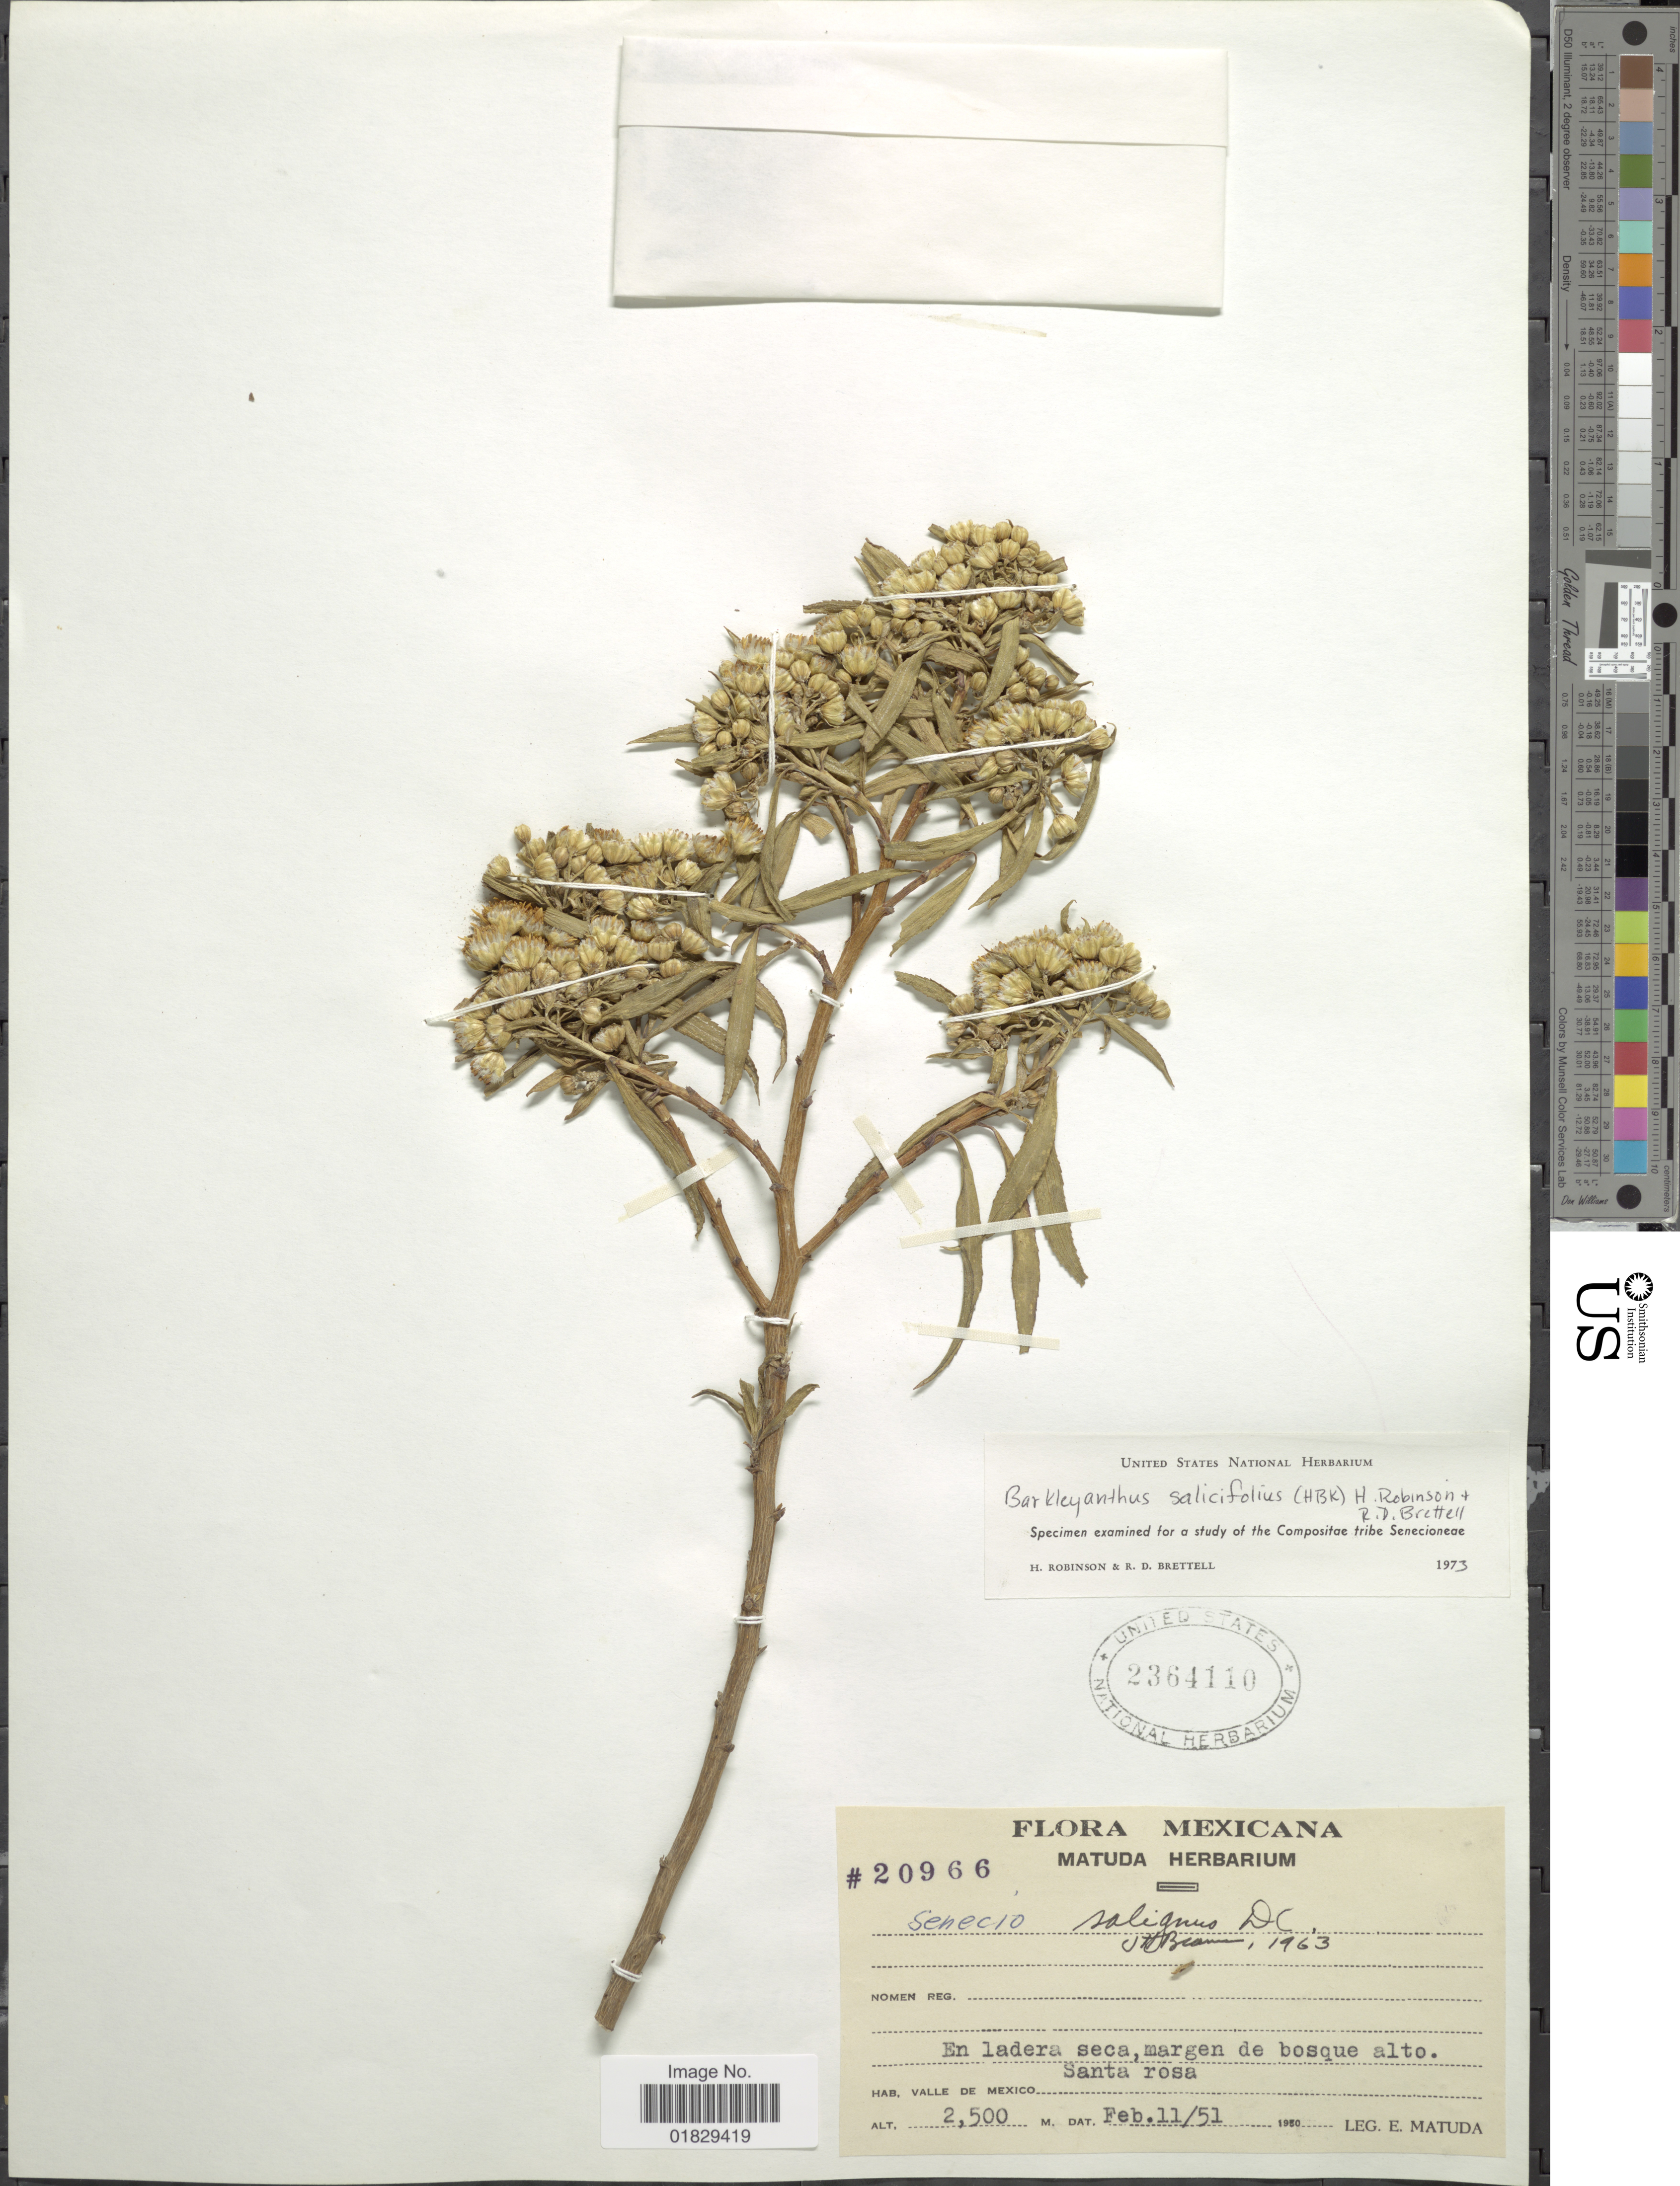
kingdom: Plantae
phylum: Tracheophyta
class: Magnoliopsida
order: Asterales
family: Asteraceae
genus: Barkleyanthus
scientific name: Barkleyanthus salicifolius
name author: (Kunth) H. Rob. & Brettell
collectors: E. Matuda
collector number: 20966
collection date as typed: Transcribed d/m/y: 11/2/51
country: Mexico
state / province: México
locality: En ladera seca, margen de bosque alto. Santa rosa. Valle de Mexico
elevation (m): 2500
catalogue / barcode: US 2364110